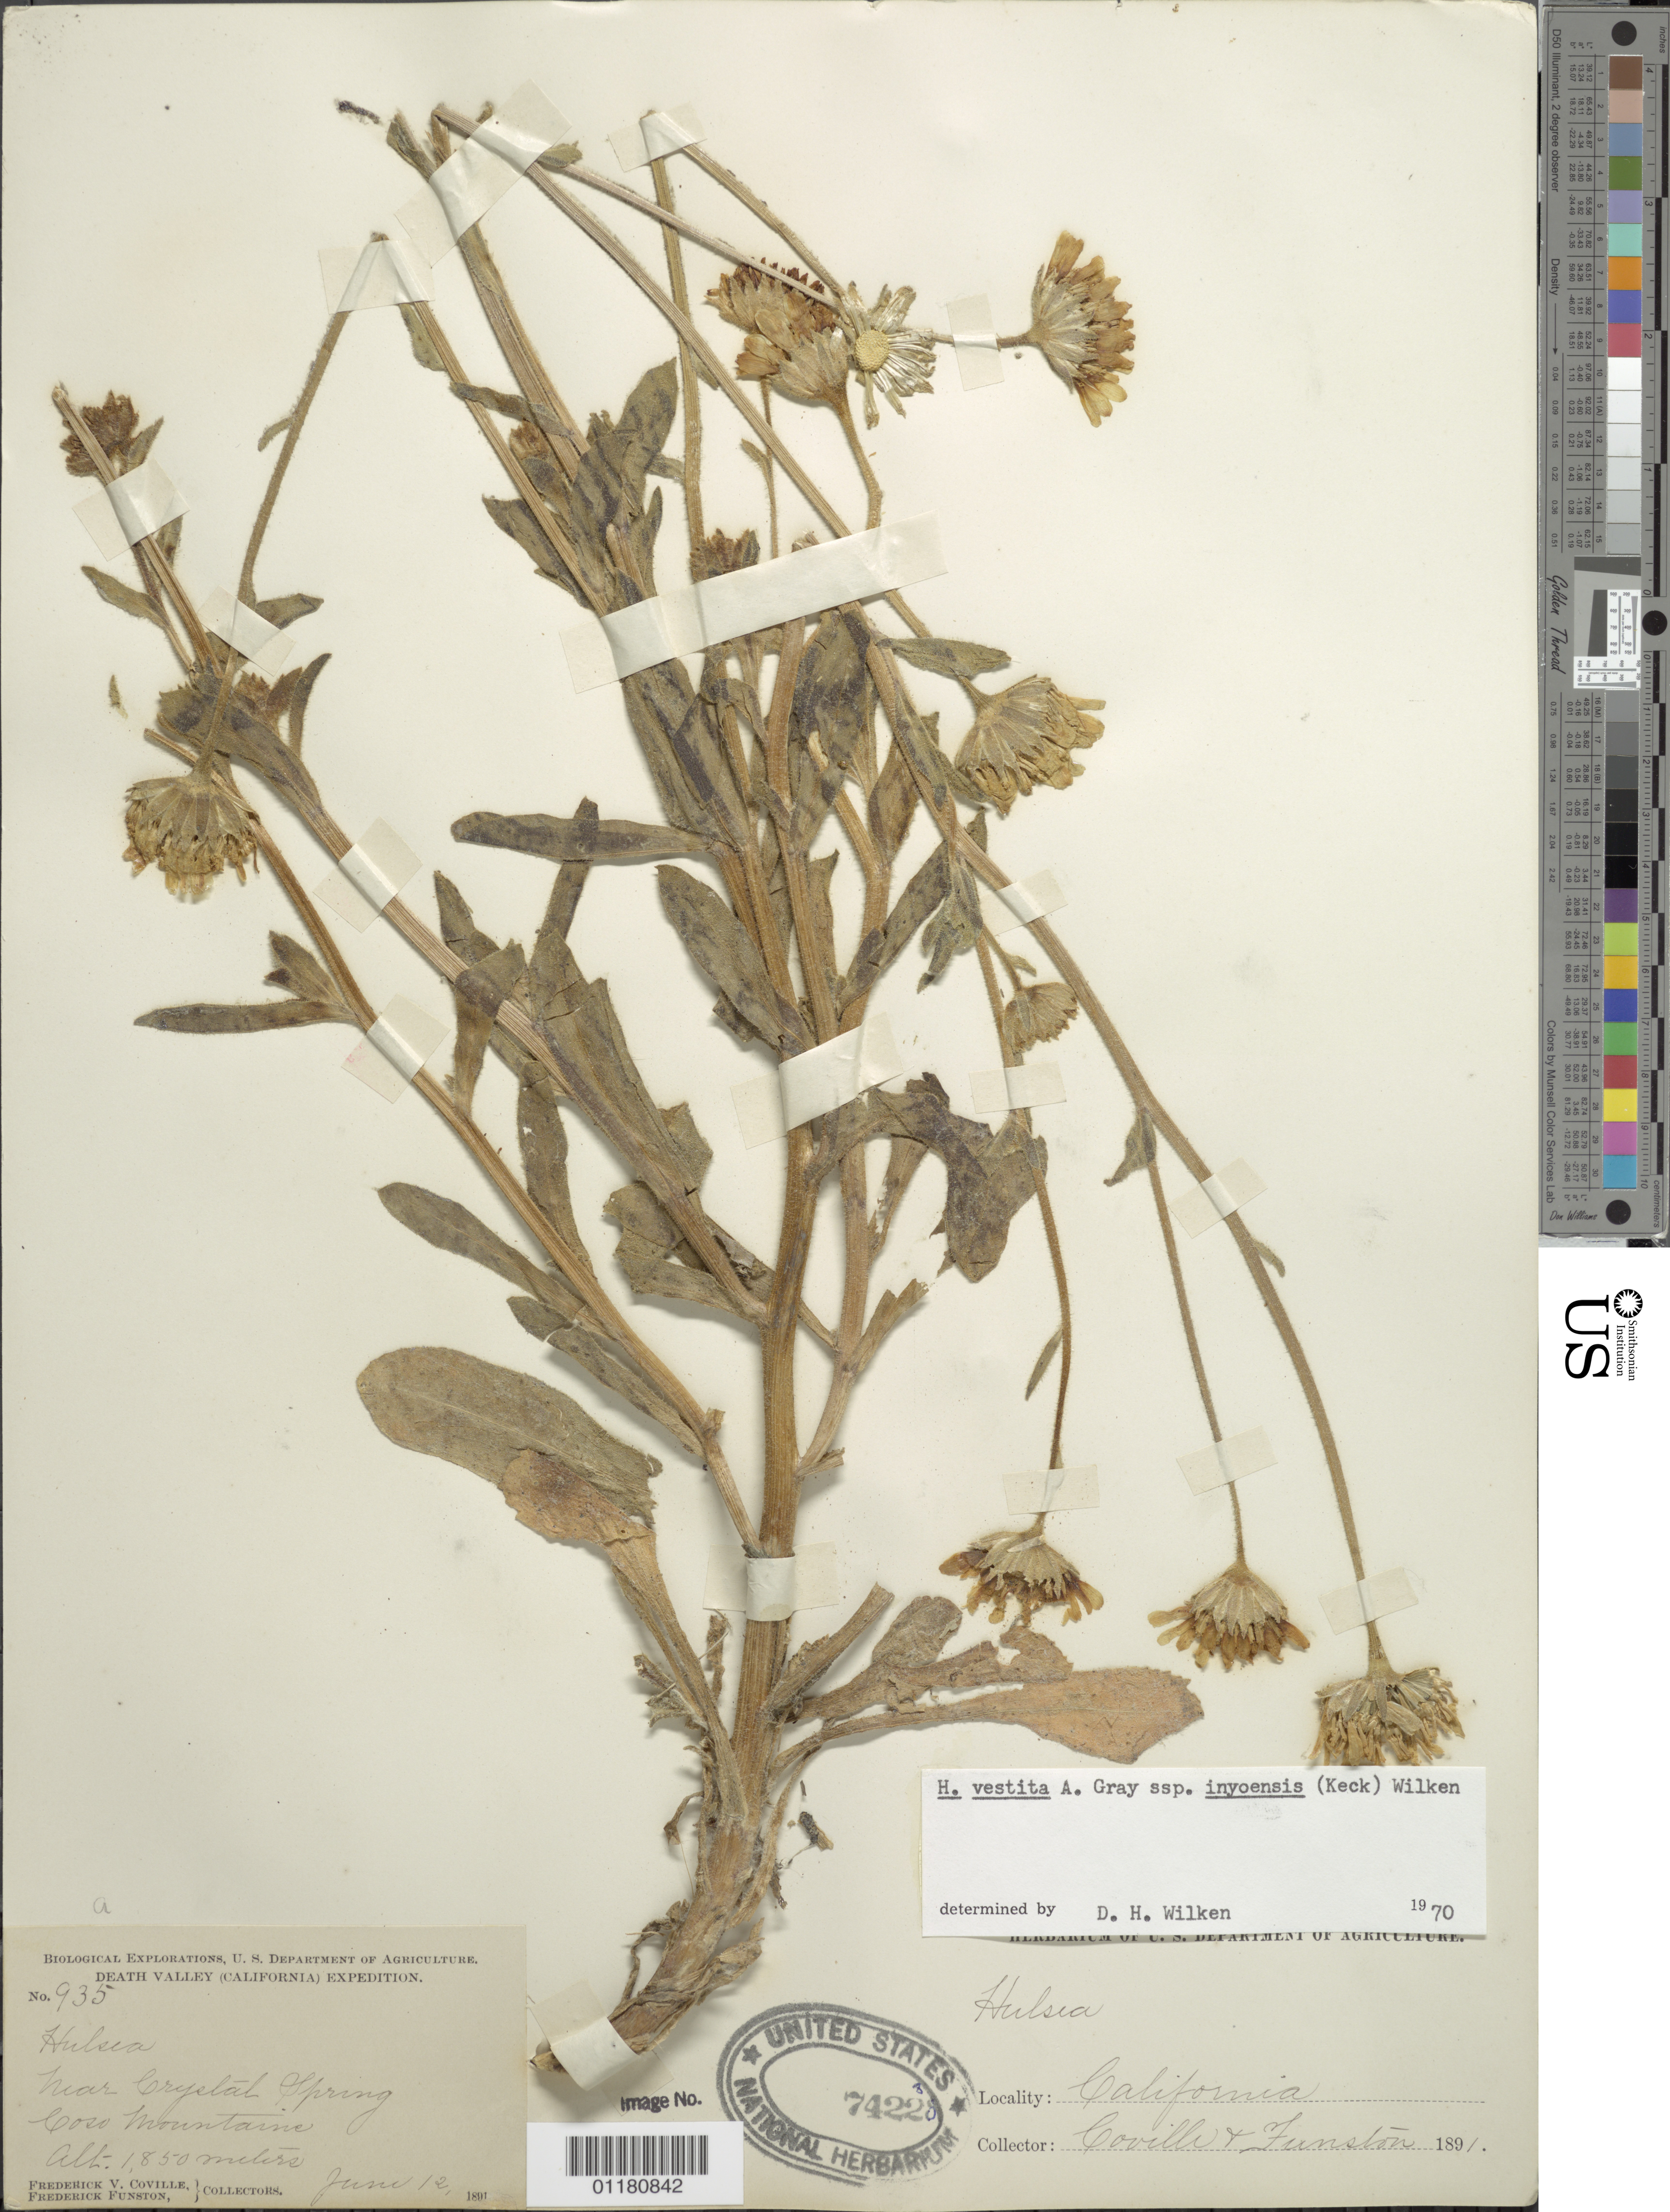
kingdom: Plantae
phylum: Tracheophyta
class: Magnoliopsida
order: Asterales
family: Asteraceae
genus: Hulsea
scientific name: Hulsea vestita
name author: A. Gray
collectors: F. V. Coville & F. Funston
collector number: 935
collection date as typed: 12 Jun 1891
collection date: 1891-06-12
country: United States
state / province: California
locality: Crystal Spring, Coso Mountains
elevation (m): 1850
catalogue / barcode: US 74228